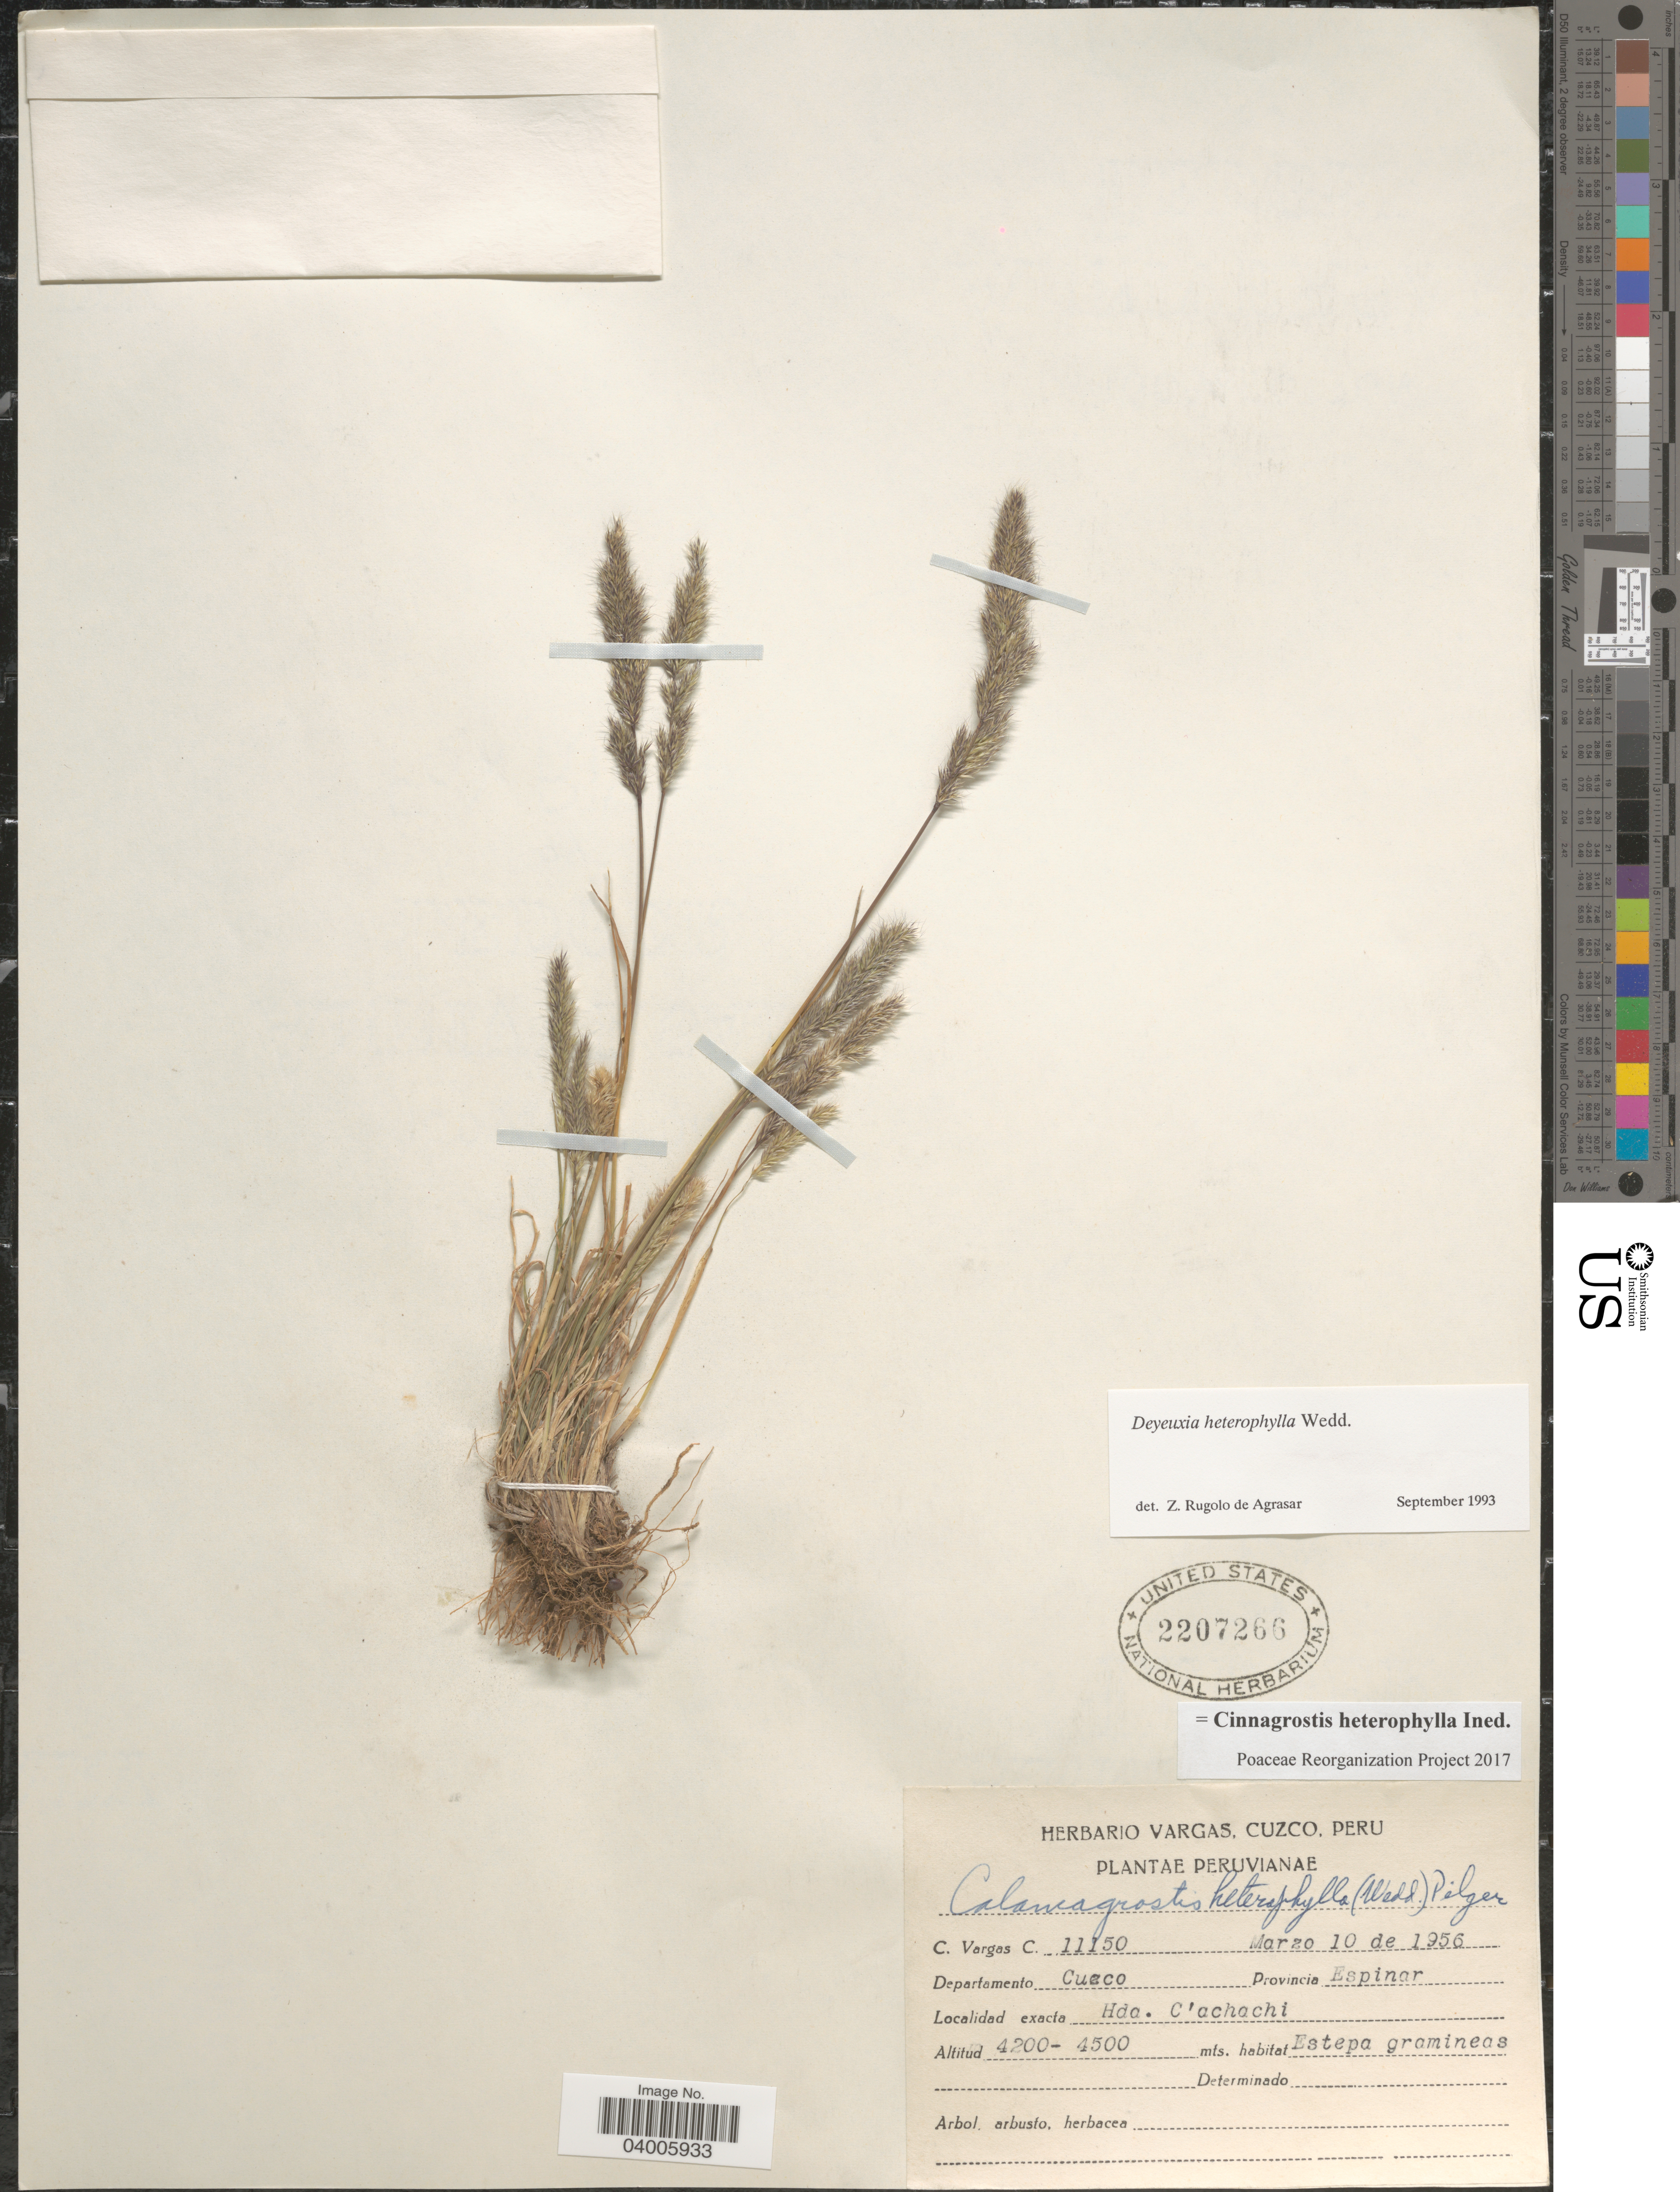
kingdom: Plantae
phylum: Tracheophyta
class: Liliopsida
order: Poales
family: Poaceae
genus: Cinnagrostis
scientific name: Cinnagrostis heterophylla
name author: (Wedd.) P.M. Peterson et al.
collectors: C. Vargas Calderón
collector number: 11150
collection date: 1956-03-10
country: Peru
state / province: Cusco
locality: Departamento Cuzco. Provincia Espinar. Hda. C'achachi.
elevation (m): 4200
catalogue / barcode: US 2207266